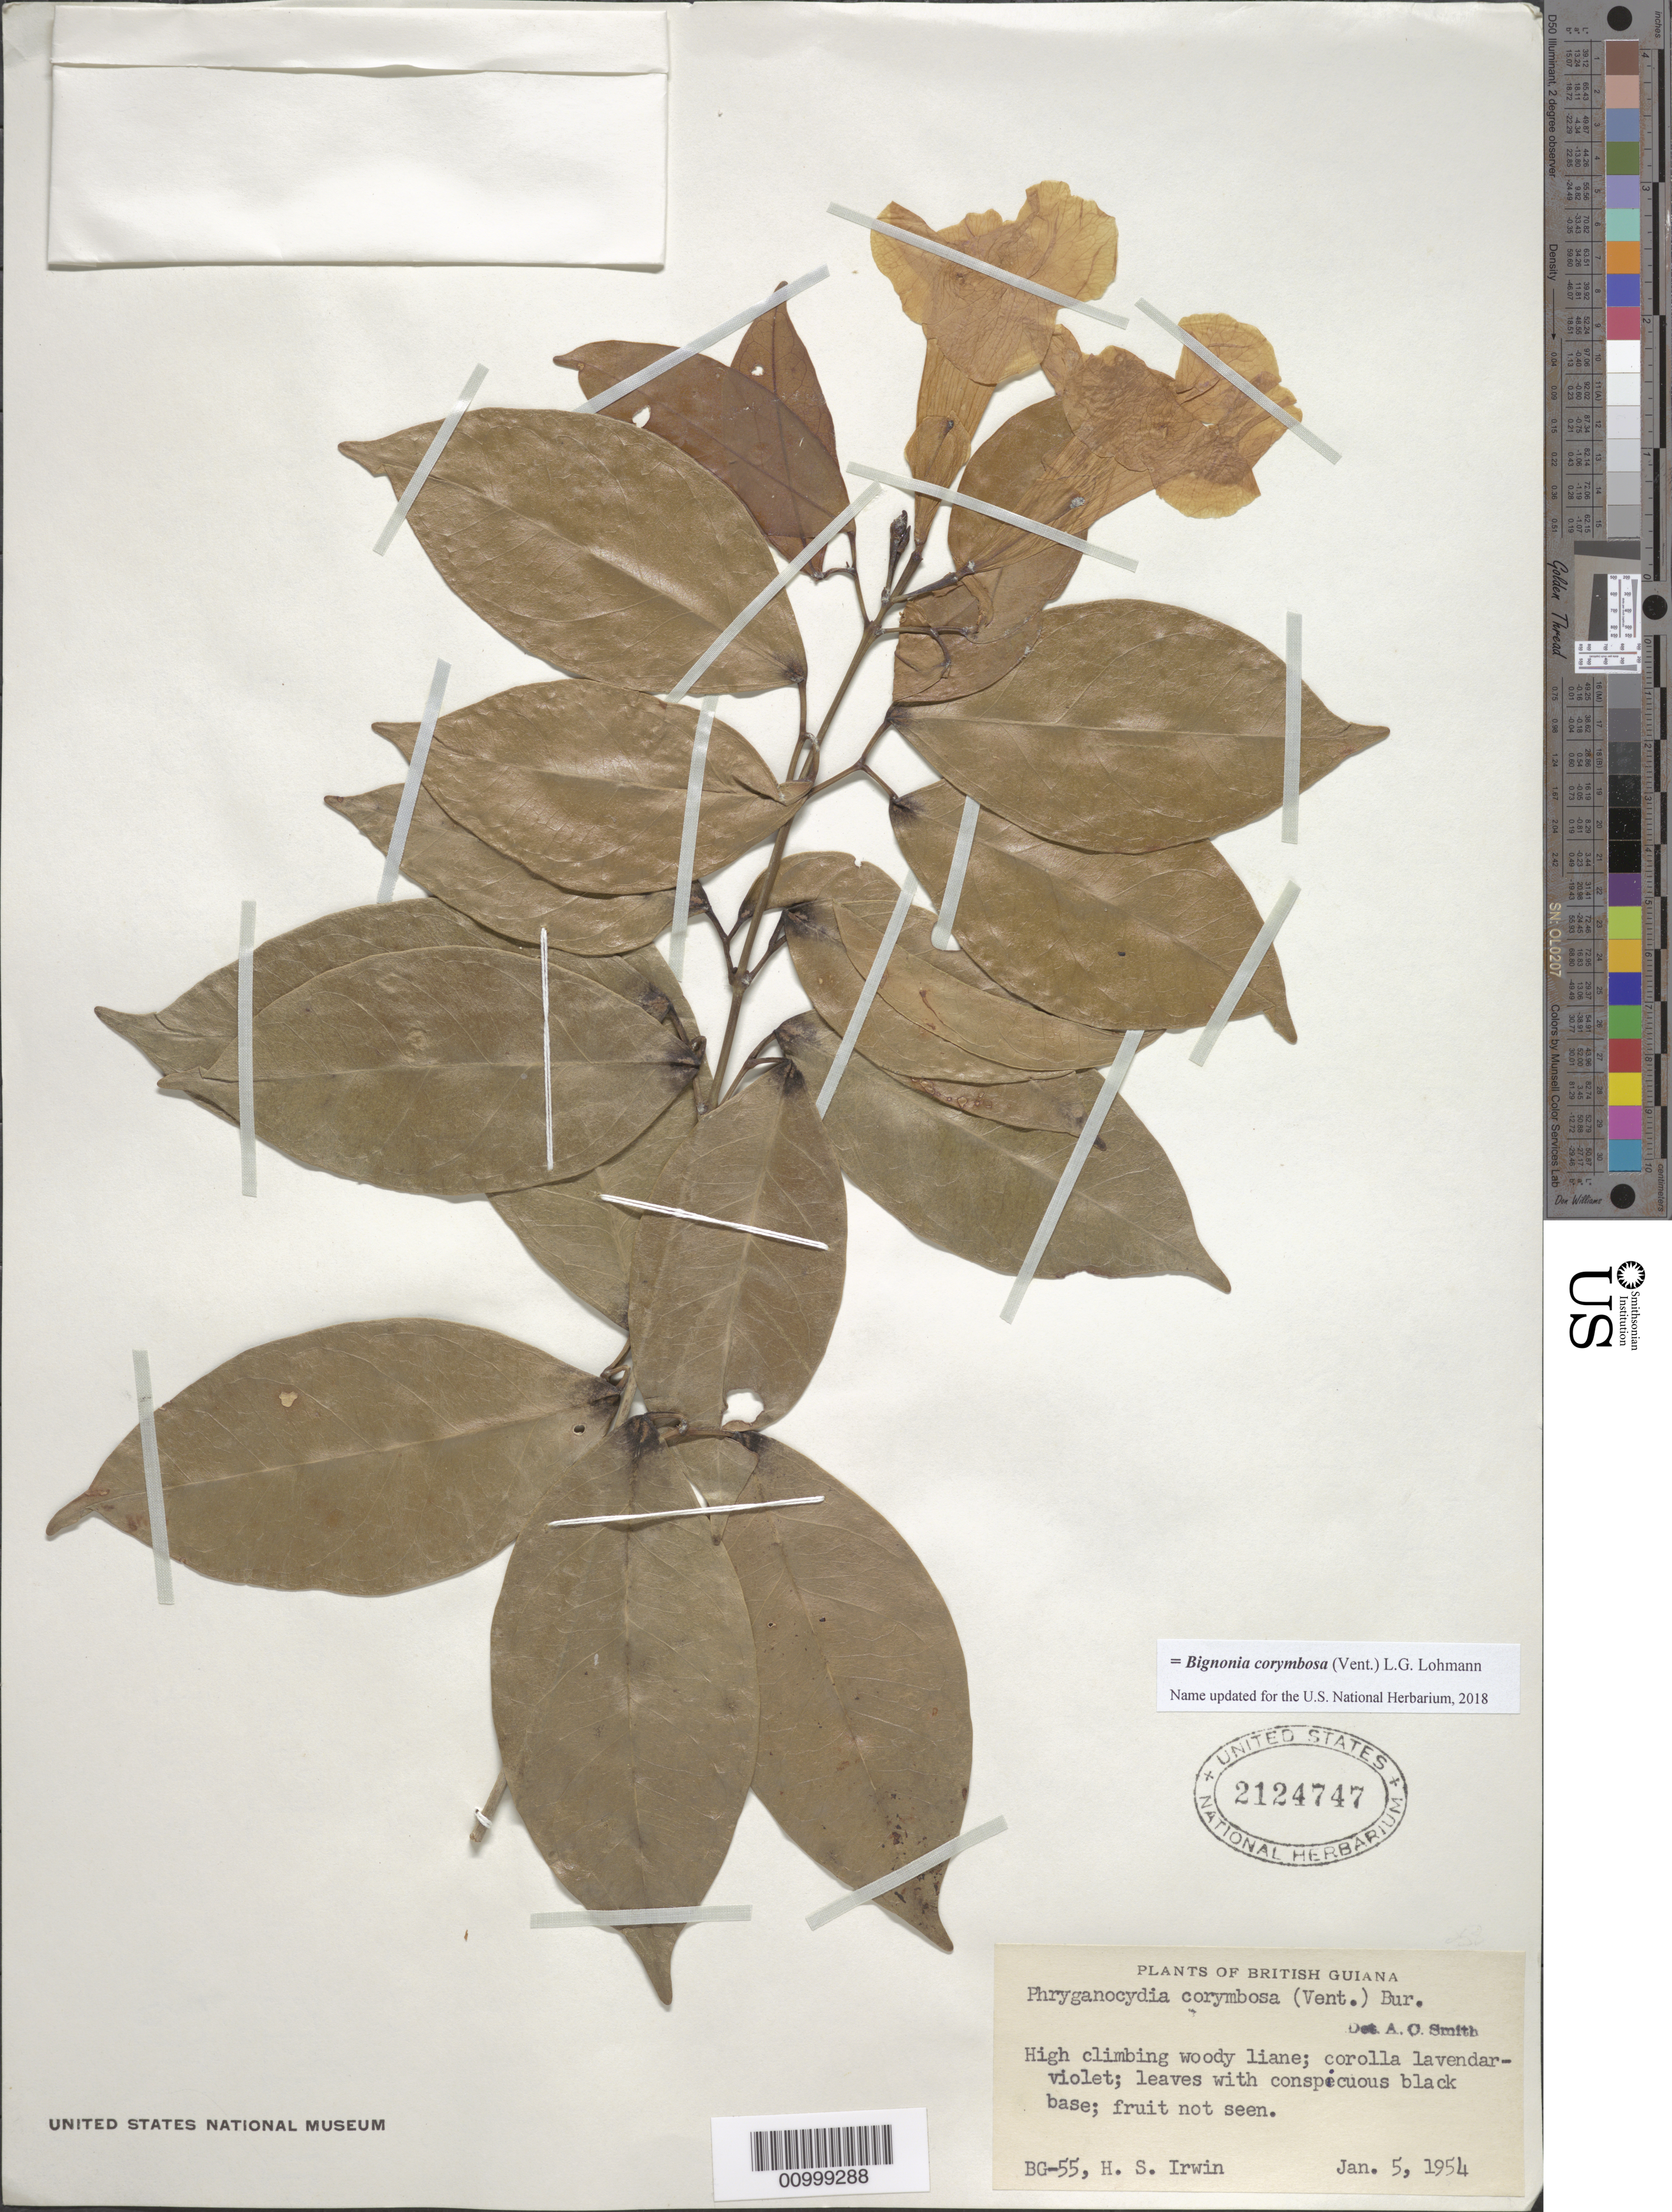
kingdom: Plantae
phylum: Tracheophyta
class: Magnoliopsida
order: Lamiales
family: Bignoniaceae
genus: Bignonia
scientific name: Bignonia corymbosa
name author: (Vent.) L.G. Lohmann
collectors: H. Irwin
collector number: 55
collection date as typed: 5 June, 1954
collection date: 1954-06-05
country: Guyana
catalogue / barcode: US 2124747